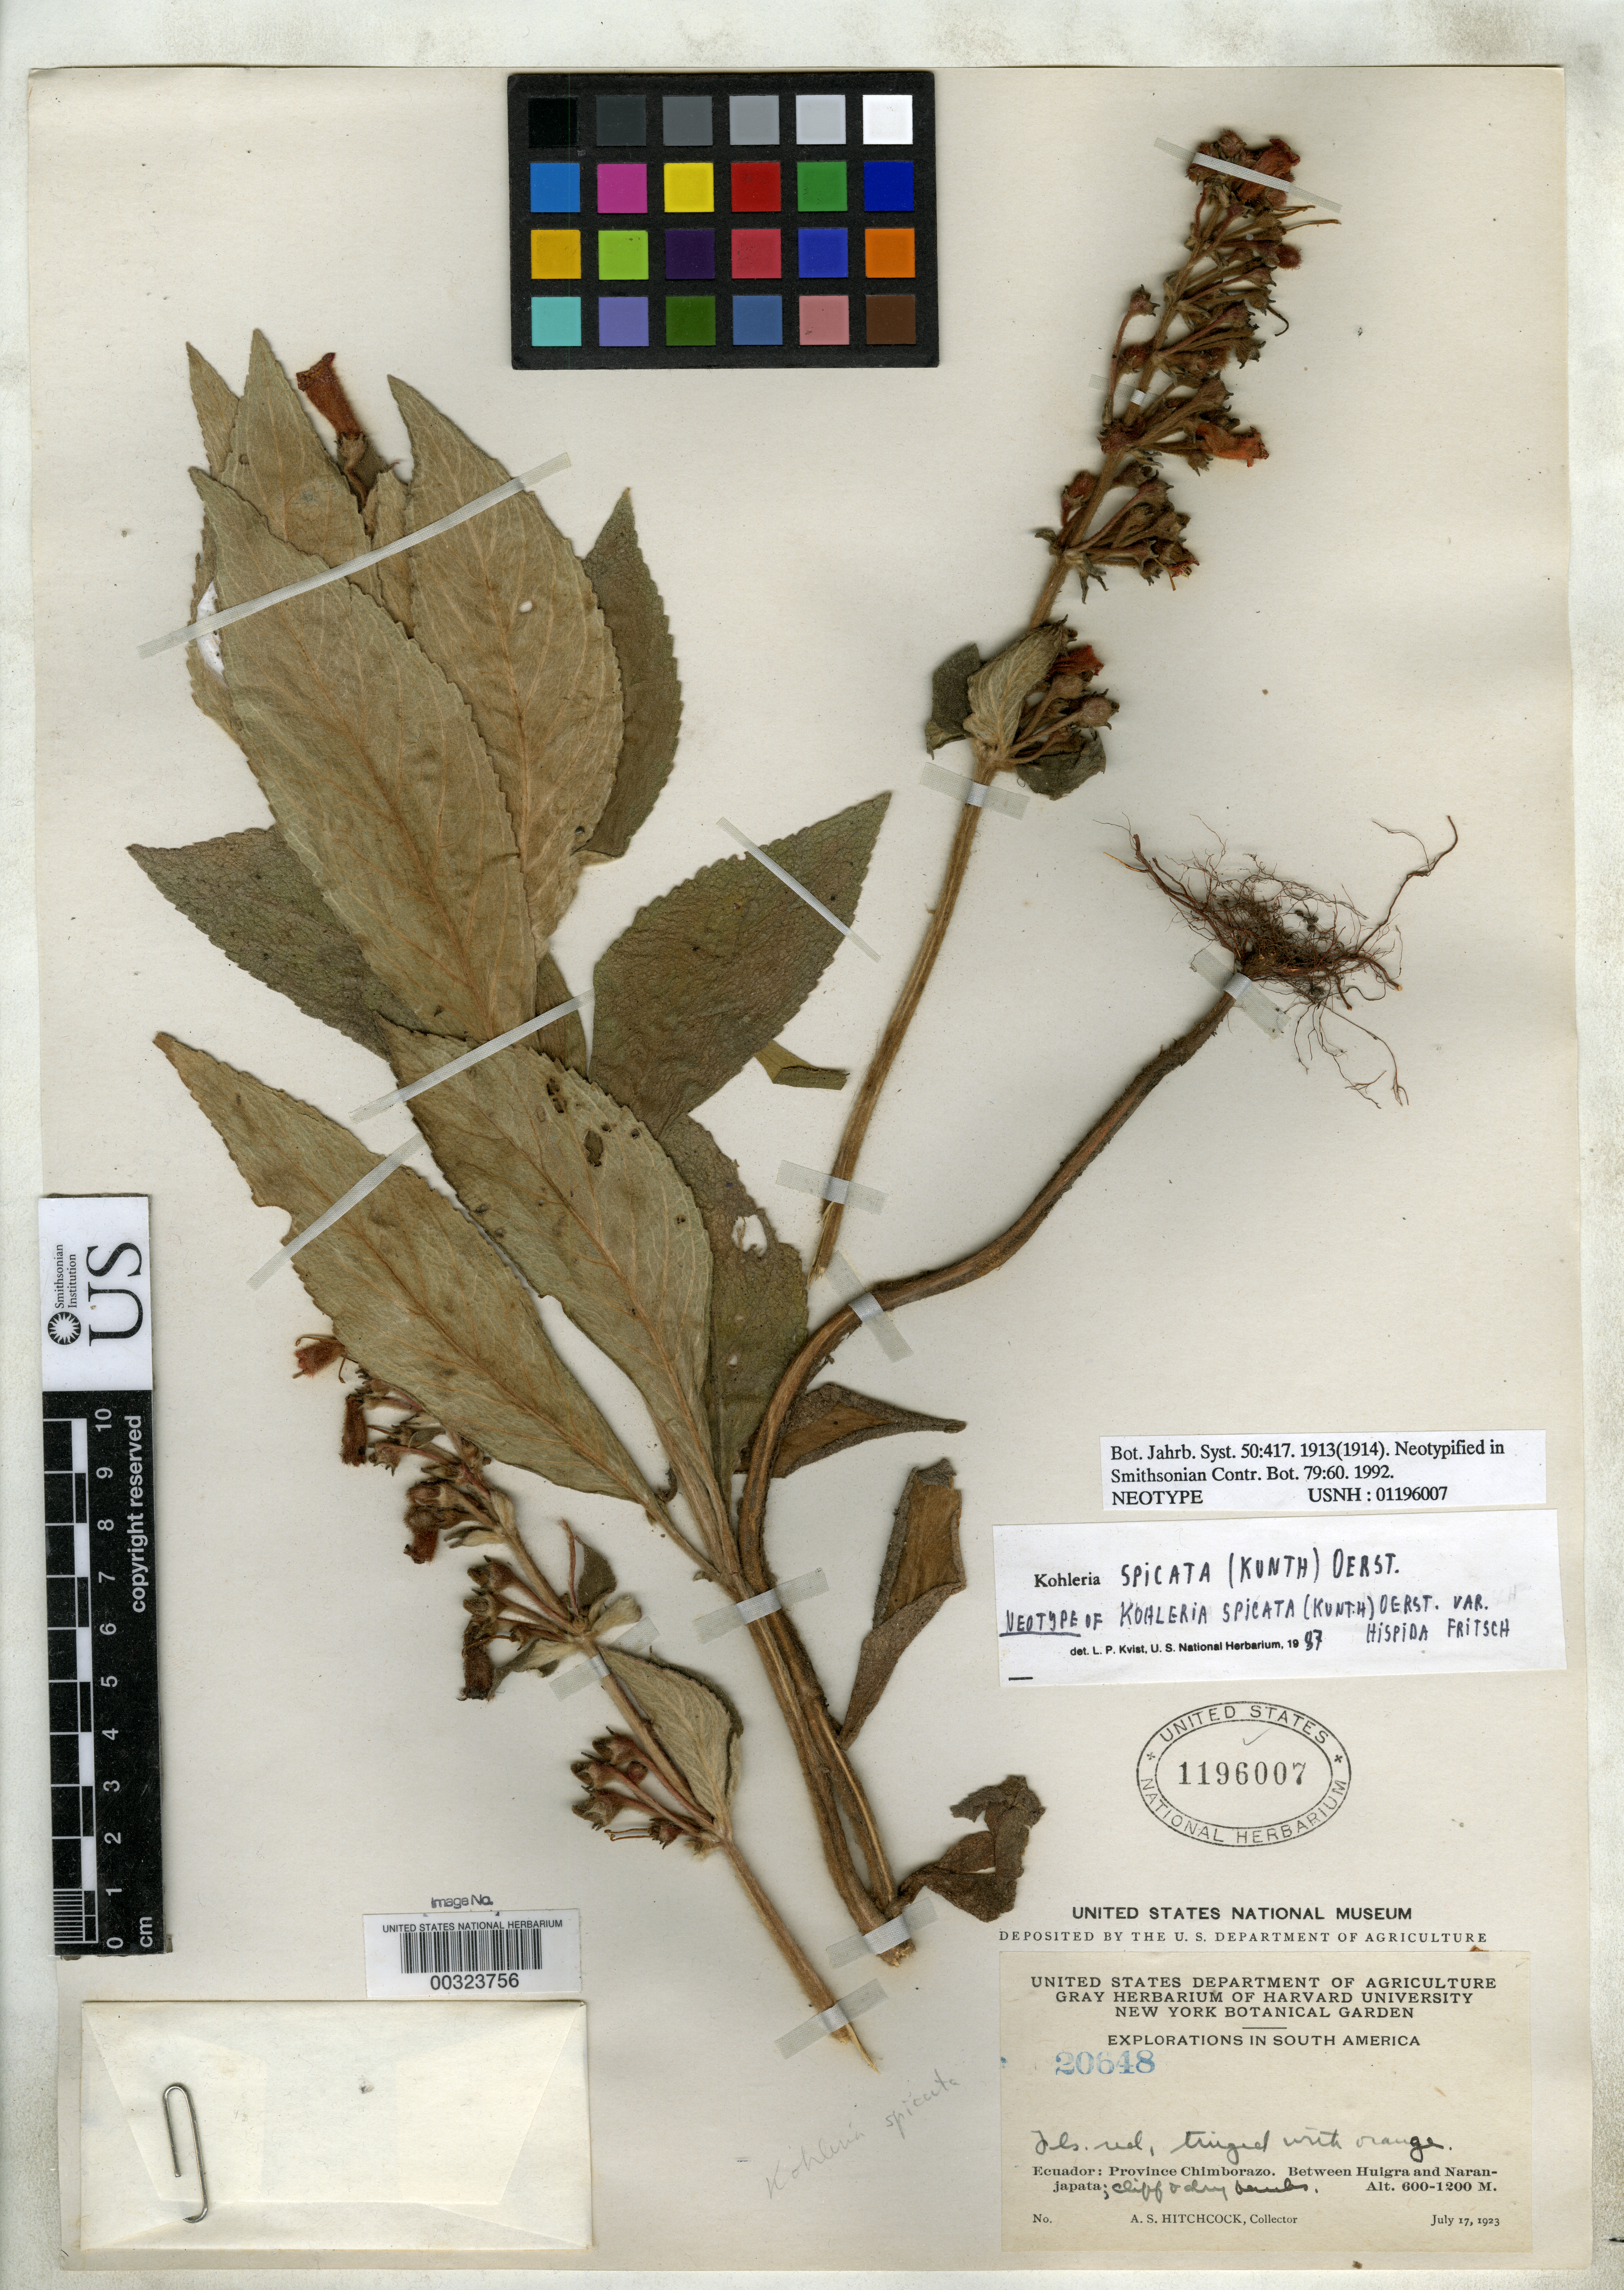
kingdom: Plantae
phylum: Tracheophyta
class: Magnoliopsida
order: Lamiales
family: Gesneriaceae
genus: Kohleria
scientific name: Kohleria spicata var. hispida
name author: Fritsch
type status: Neotype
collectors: A. S. Hitchcock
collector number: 20648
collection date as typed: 17 Jul 1923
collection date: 1923-07-17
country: Ecuador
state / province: Chimborazo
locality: Between Huigra and Naranjapata, cliff and dry banks.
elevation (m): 600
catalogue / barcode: US 1196007